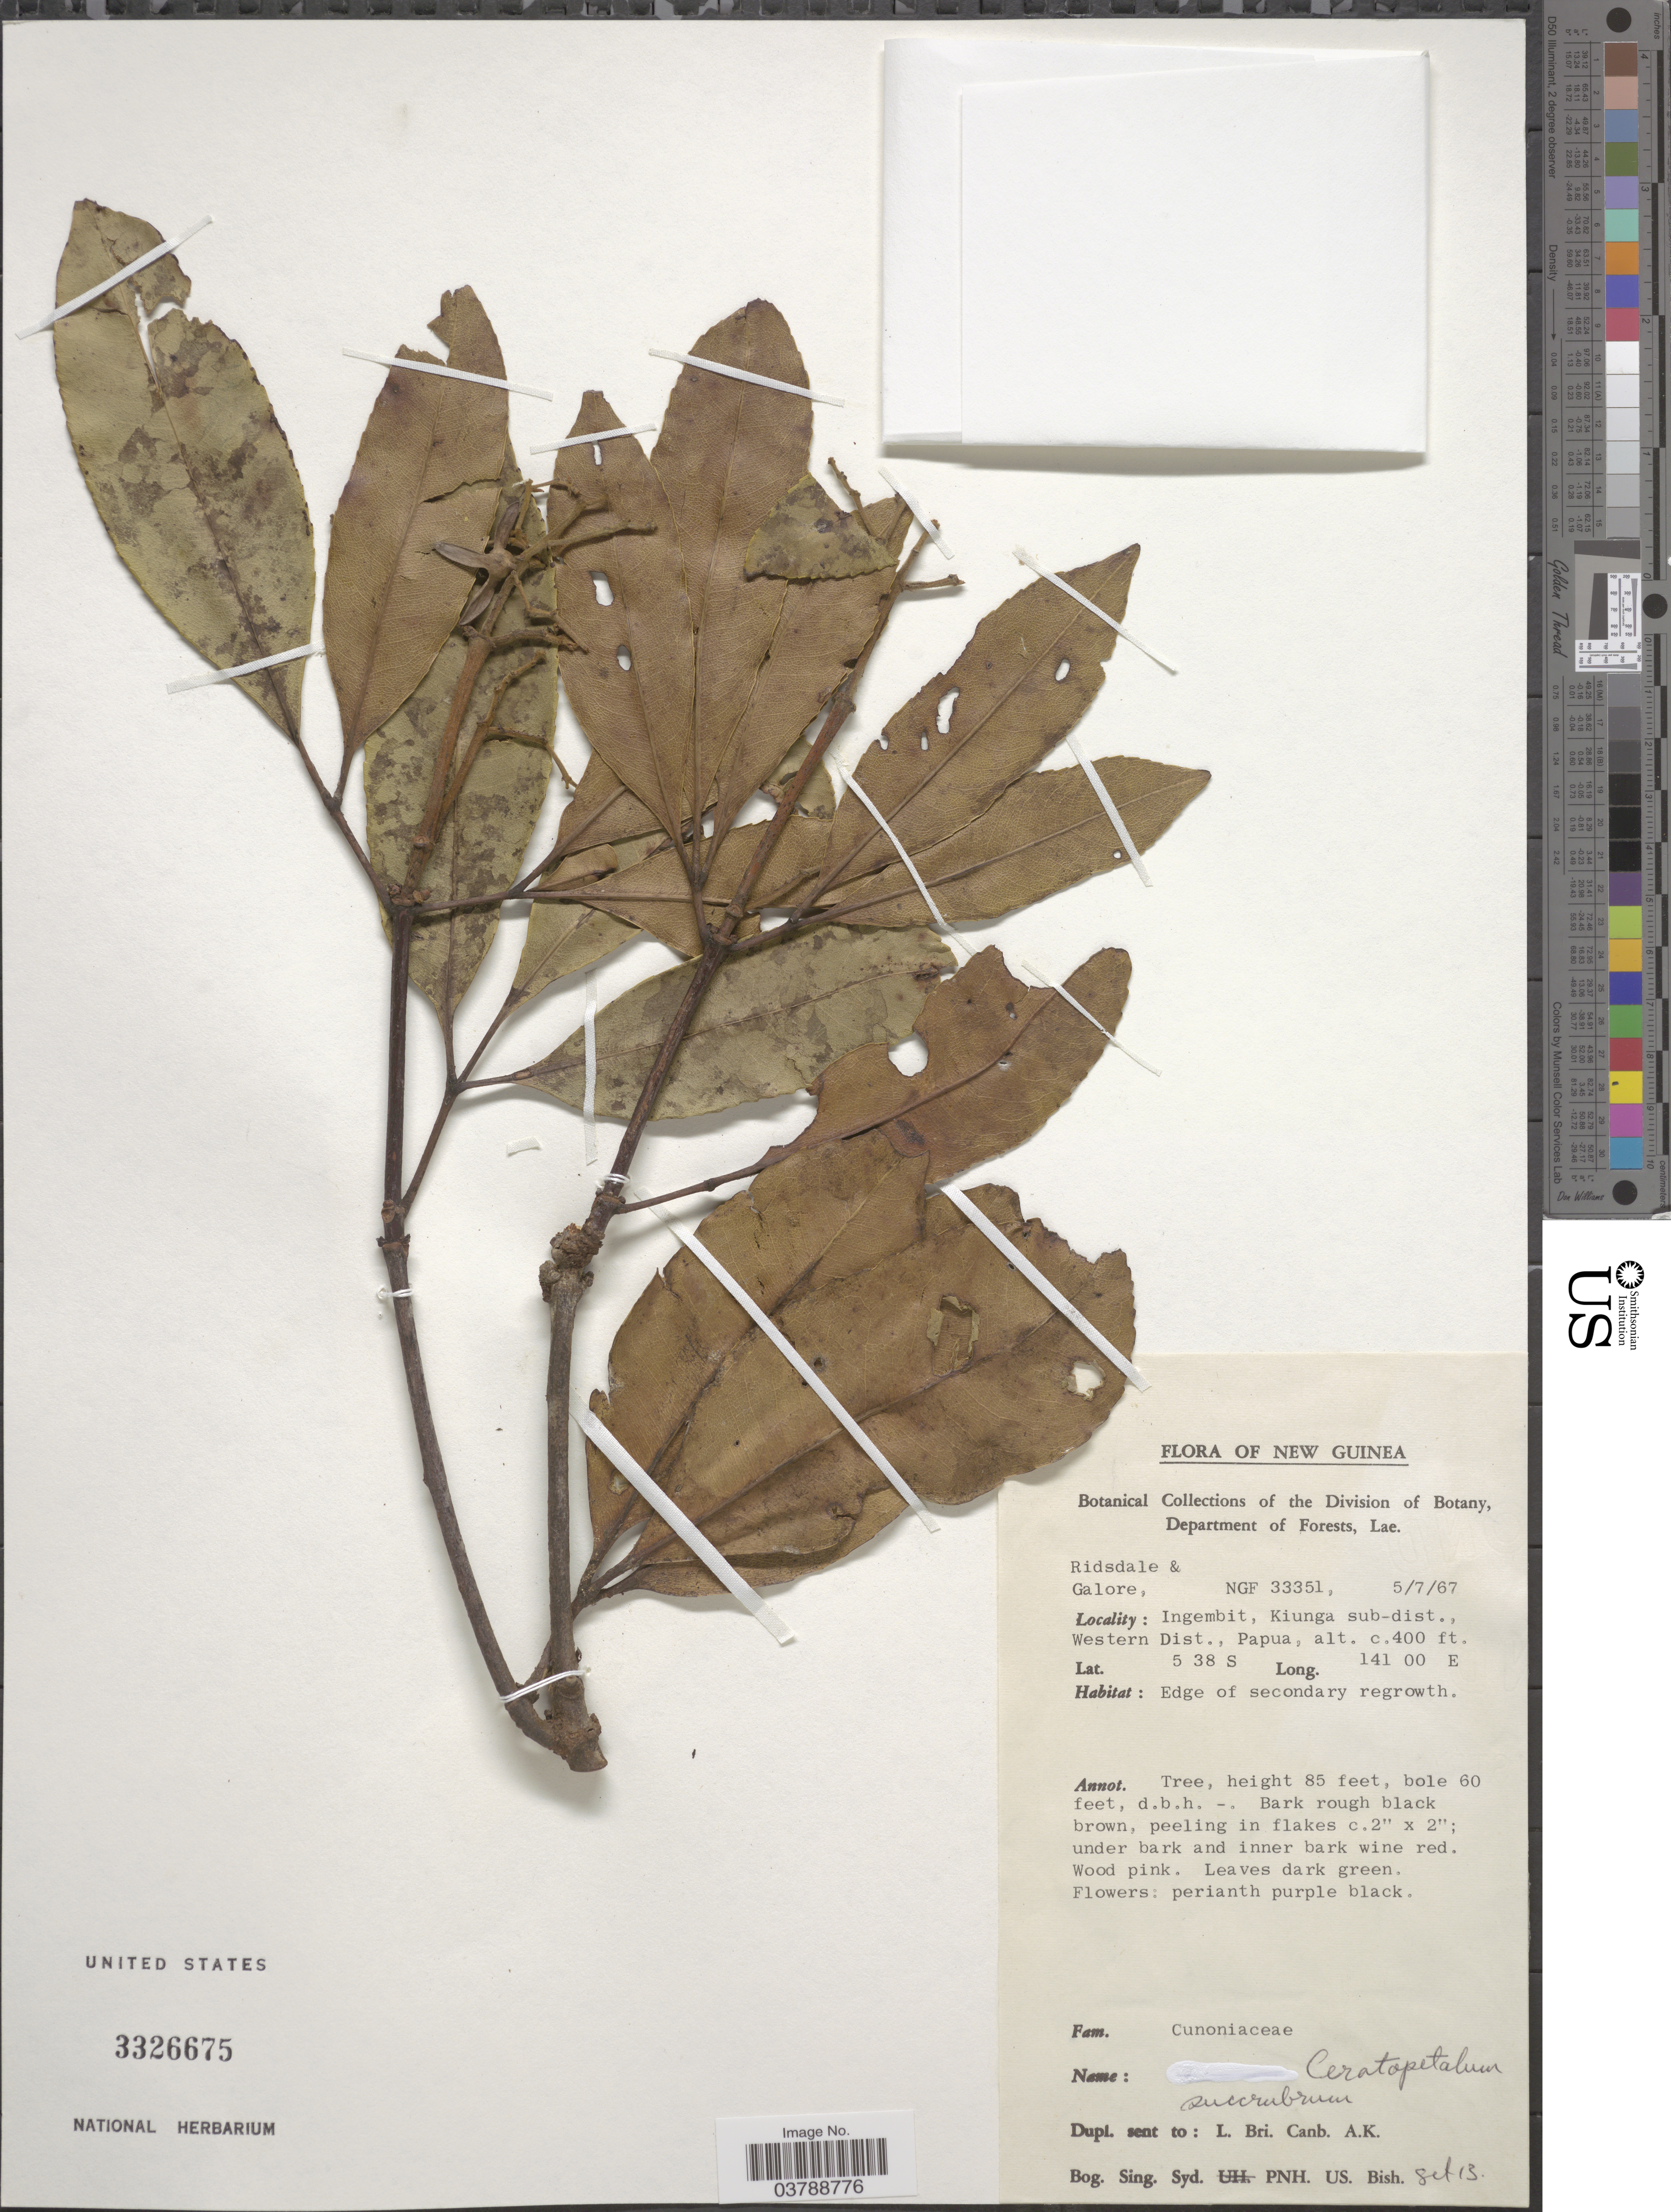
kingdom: Plantae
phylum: Tracheophyta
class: Magnoliopsida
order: Oxalidales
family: Cunoniaceae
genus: Ceratopetalum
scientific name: Ceratopetalum succirubrum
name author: C.T. White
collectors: -. Ridsdale & -. Galore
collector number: NGF33351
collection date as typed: Transcribed d/m/y: 5/7/67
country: Papua New Guinea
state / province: Manus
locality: New Guinea. Ingembit, Kiunga sub-dist., Western Dist., Papua.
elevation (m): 122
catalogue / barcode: US 3326675